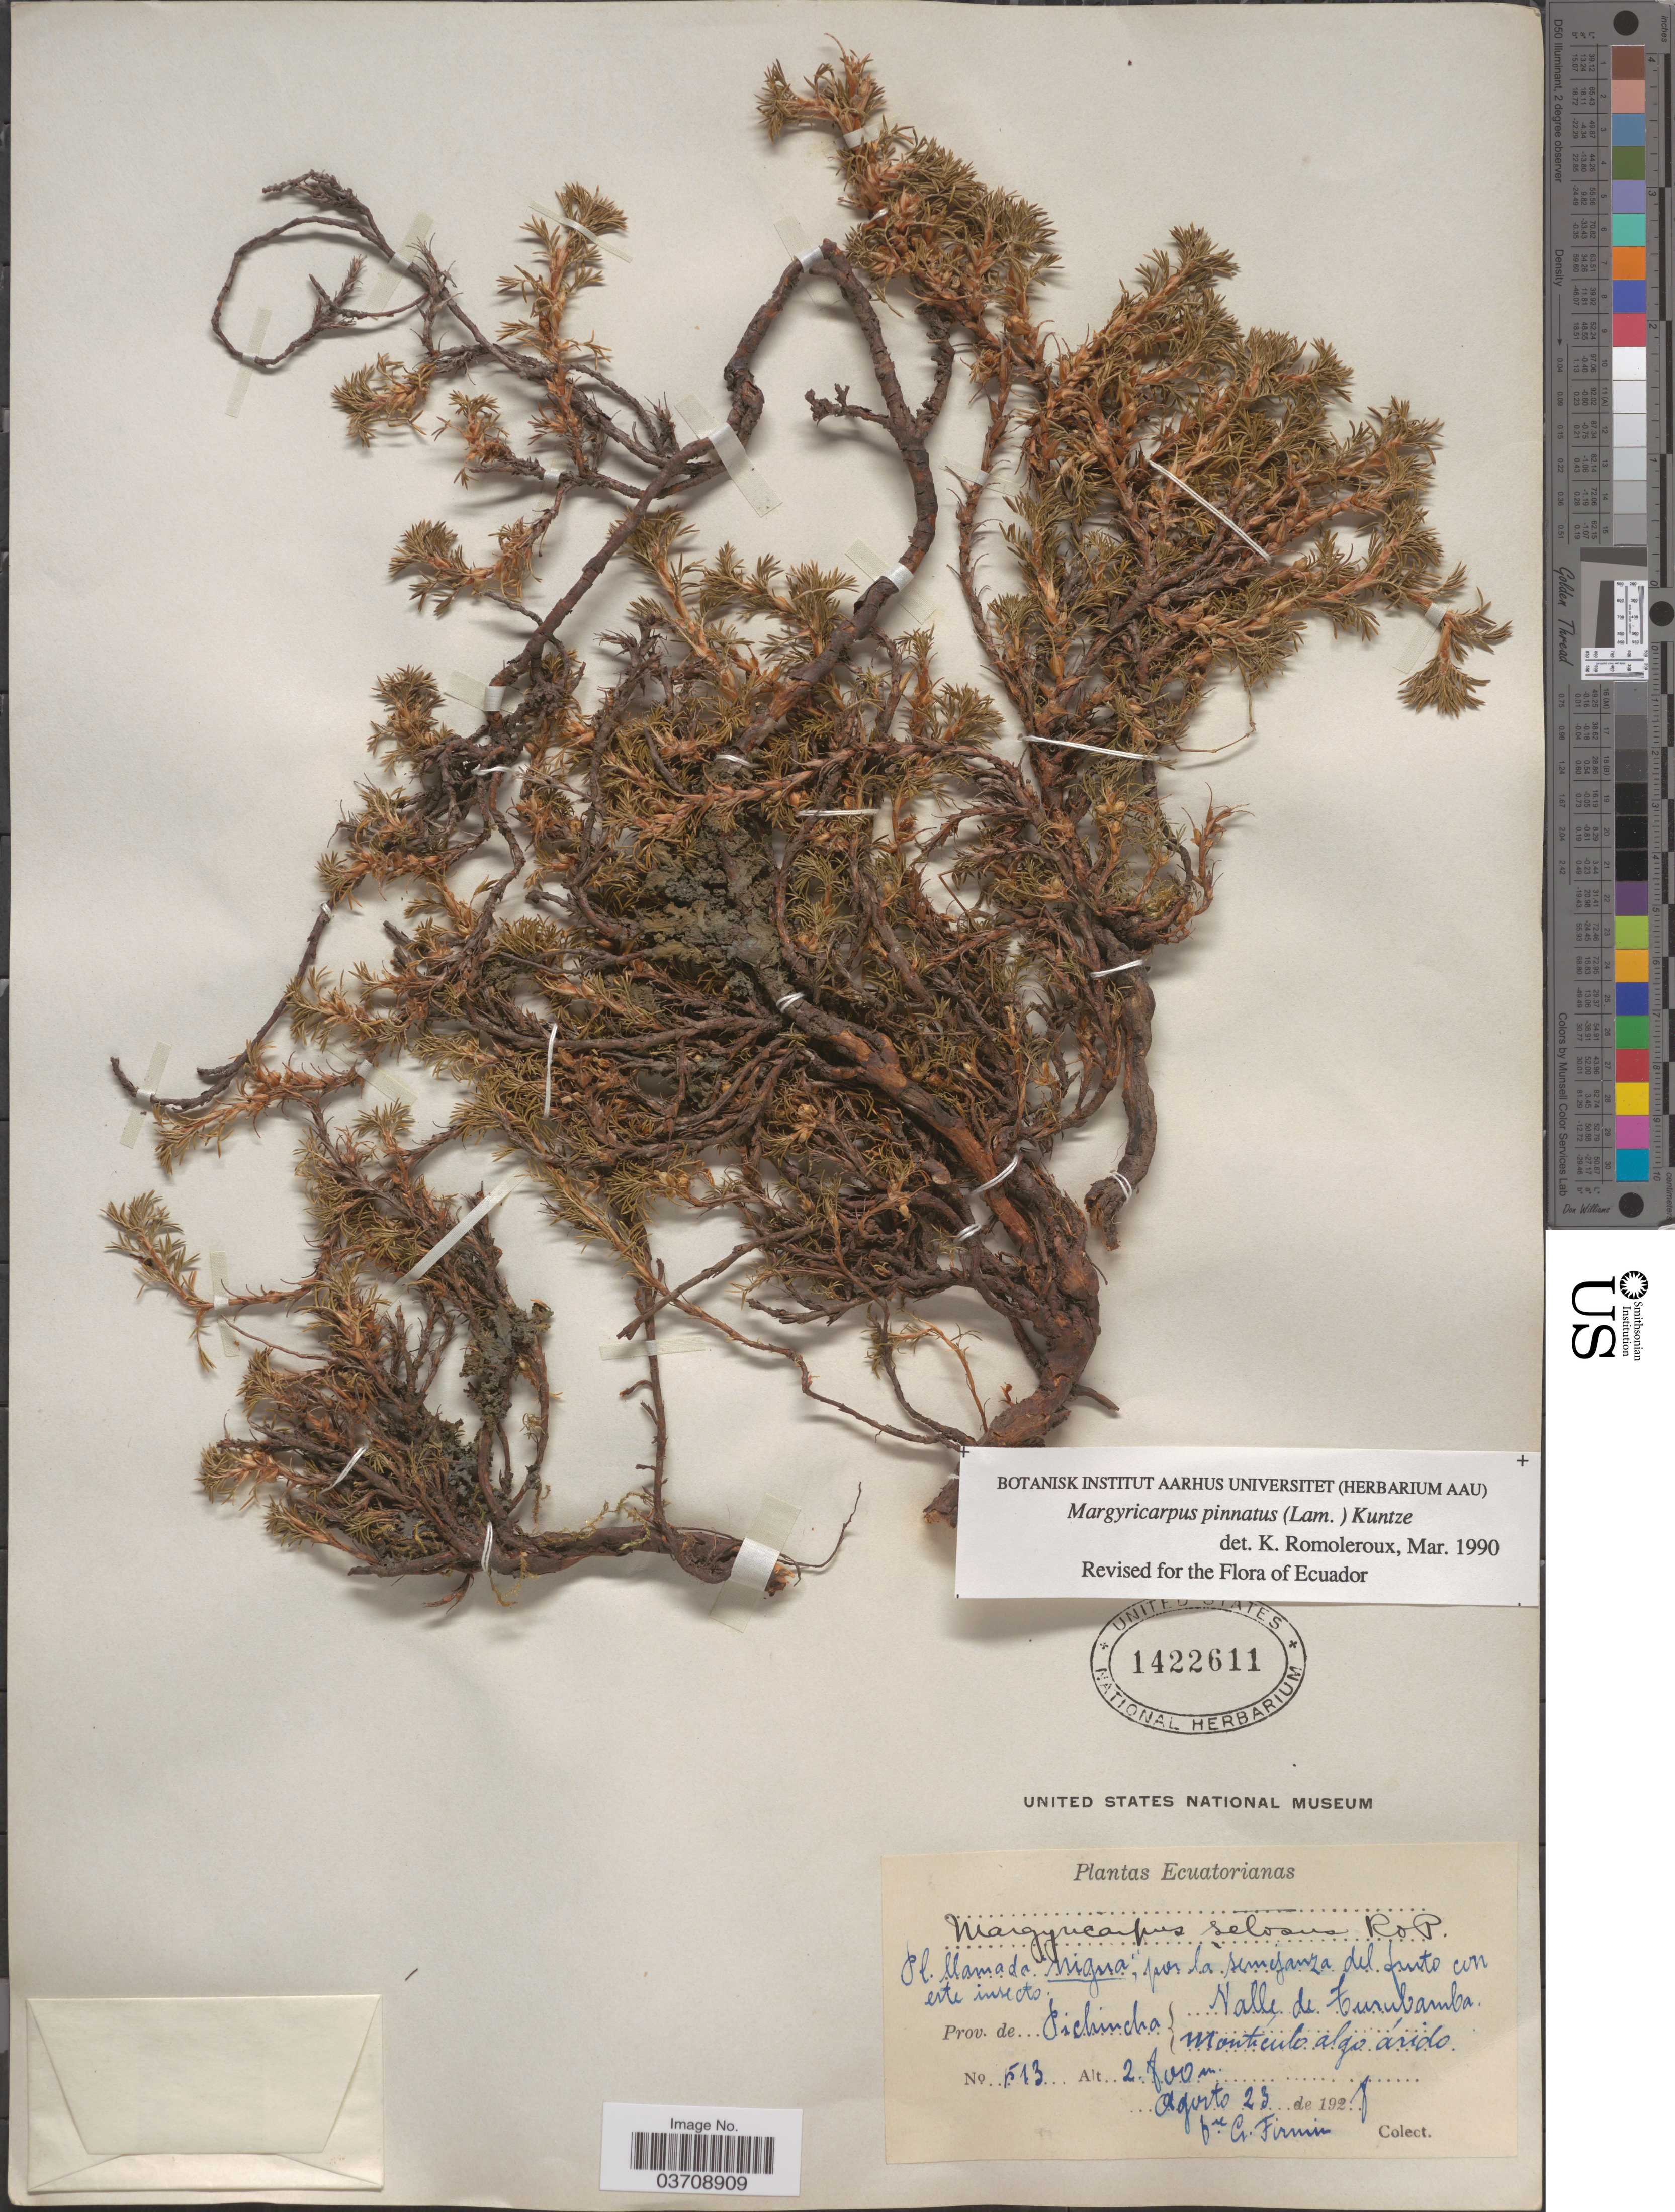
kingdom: Plantae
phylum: Tracheophyta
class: Magnoliopsida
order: Rosales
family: Rosaceae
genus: Margyricarpus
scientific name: Margyricarpus pinnatus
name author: (Lam.) Kuntze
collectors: F. Firmin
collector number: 1513*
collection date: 1928-08-23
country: Ecuador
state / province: Pichincha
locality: Ecuatorianas. Valle de Turubamba, Montrenlo algo arido. [interpreted]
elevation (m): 2800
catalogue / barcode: US 1422611